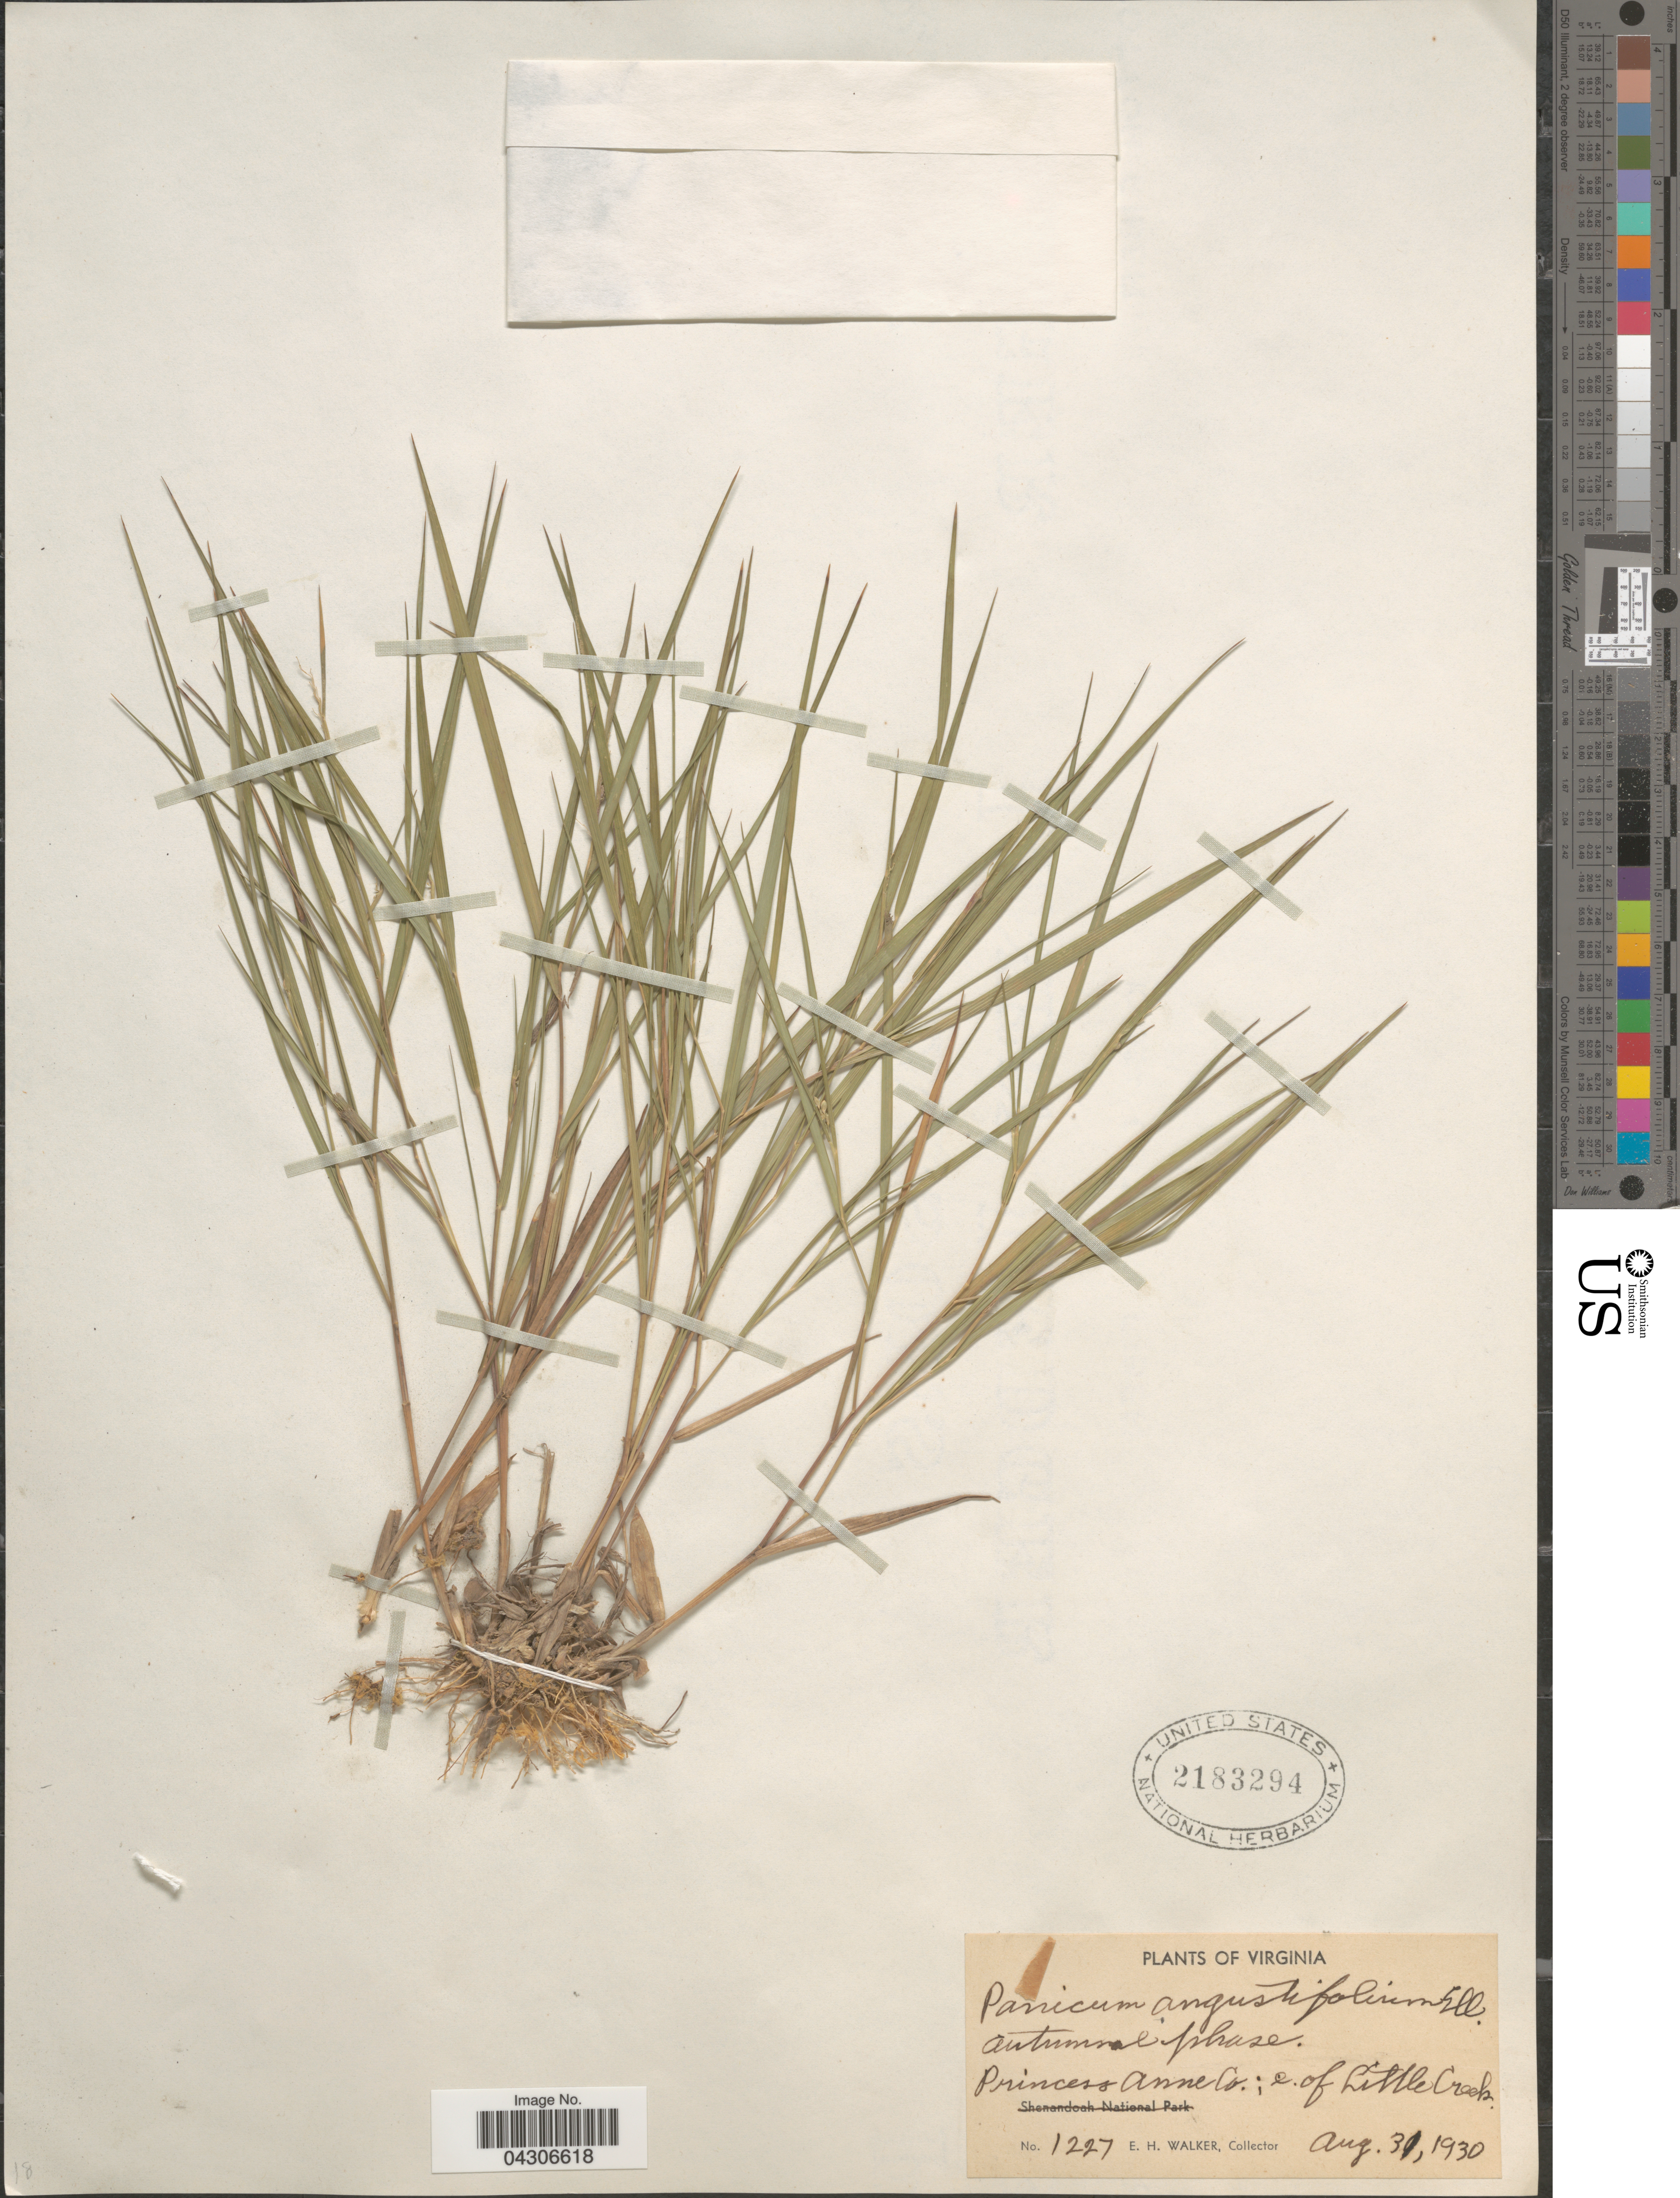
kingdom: Plantae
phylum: Tracheophyta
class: Liliopsida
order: Poales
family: Poaceae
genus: Dichanthelium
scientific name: Dichanthelium aciculare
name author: (Desv. ex Poir.) Gould & C.A. Clark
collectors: E. H. Walker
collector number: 1227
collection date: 1930-08-31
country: United States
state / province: Virginia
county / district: City of Virginia Beach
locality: Princess Anne (=historic county name)Co.: e. of Little Creek.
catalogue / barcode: US 2183294